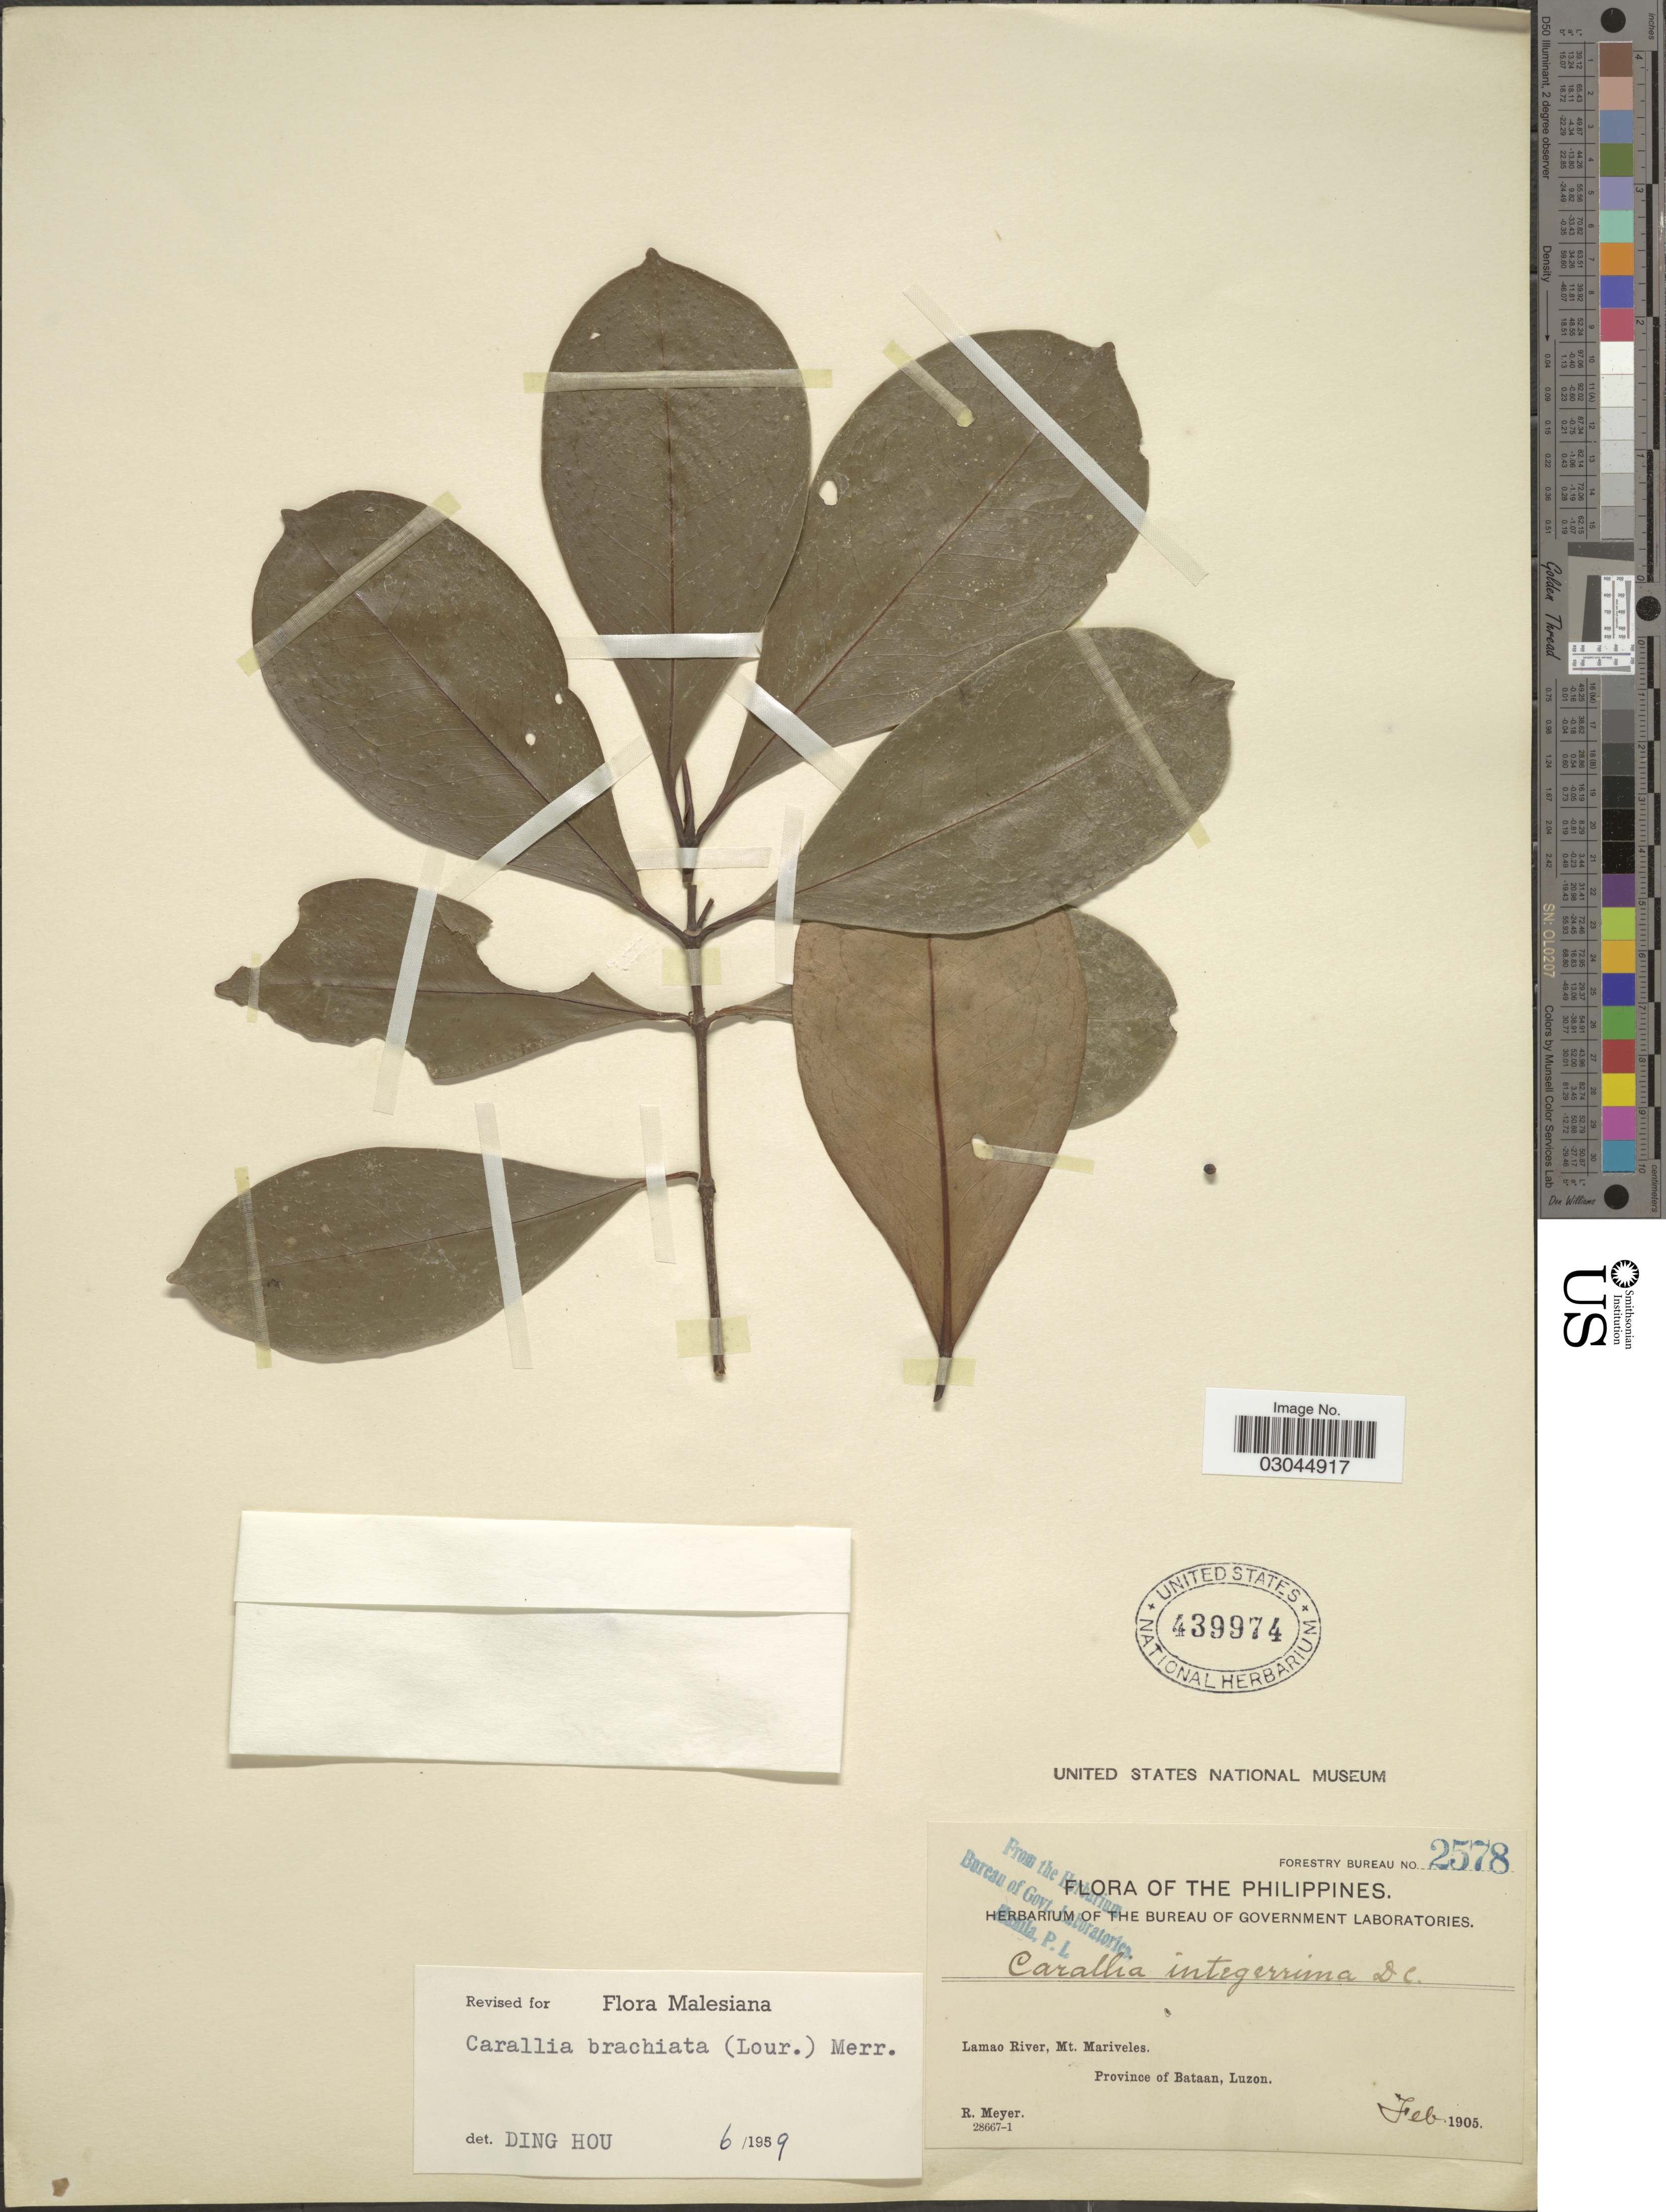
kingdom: Plantae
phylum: Tracheophyta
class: Magnoliopsida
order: Malpighiales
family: Rhizophoraceae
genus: Carallia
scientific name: Carallia brachiata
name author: (Lour.) Merr.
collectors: R. Meyer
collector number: Forestry Bureau 2578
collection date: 1905-02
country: Philippines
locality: Lamao River, Mt. Mariveles, Province of Bataan, Luzon.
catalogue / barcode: US 439974